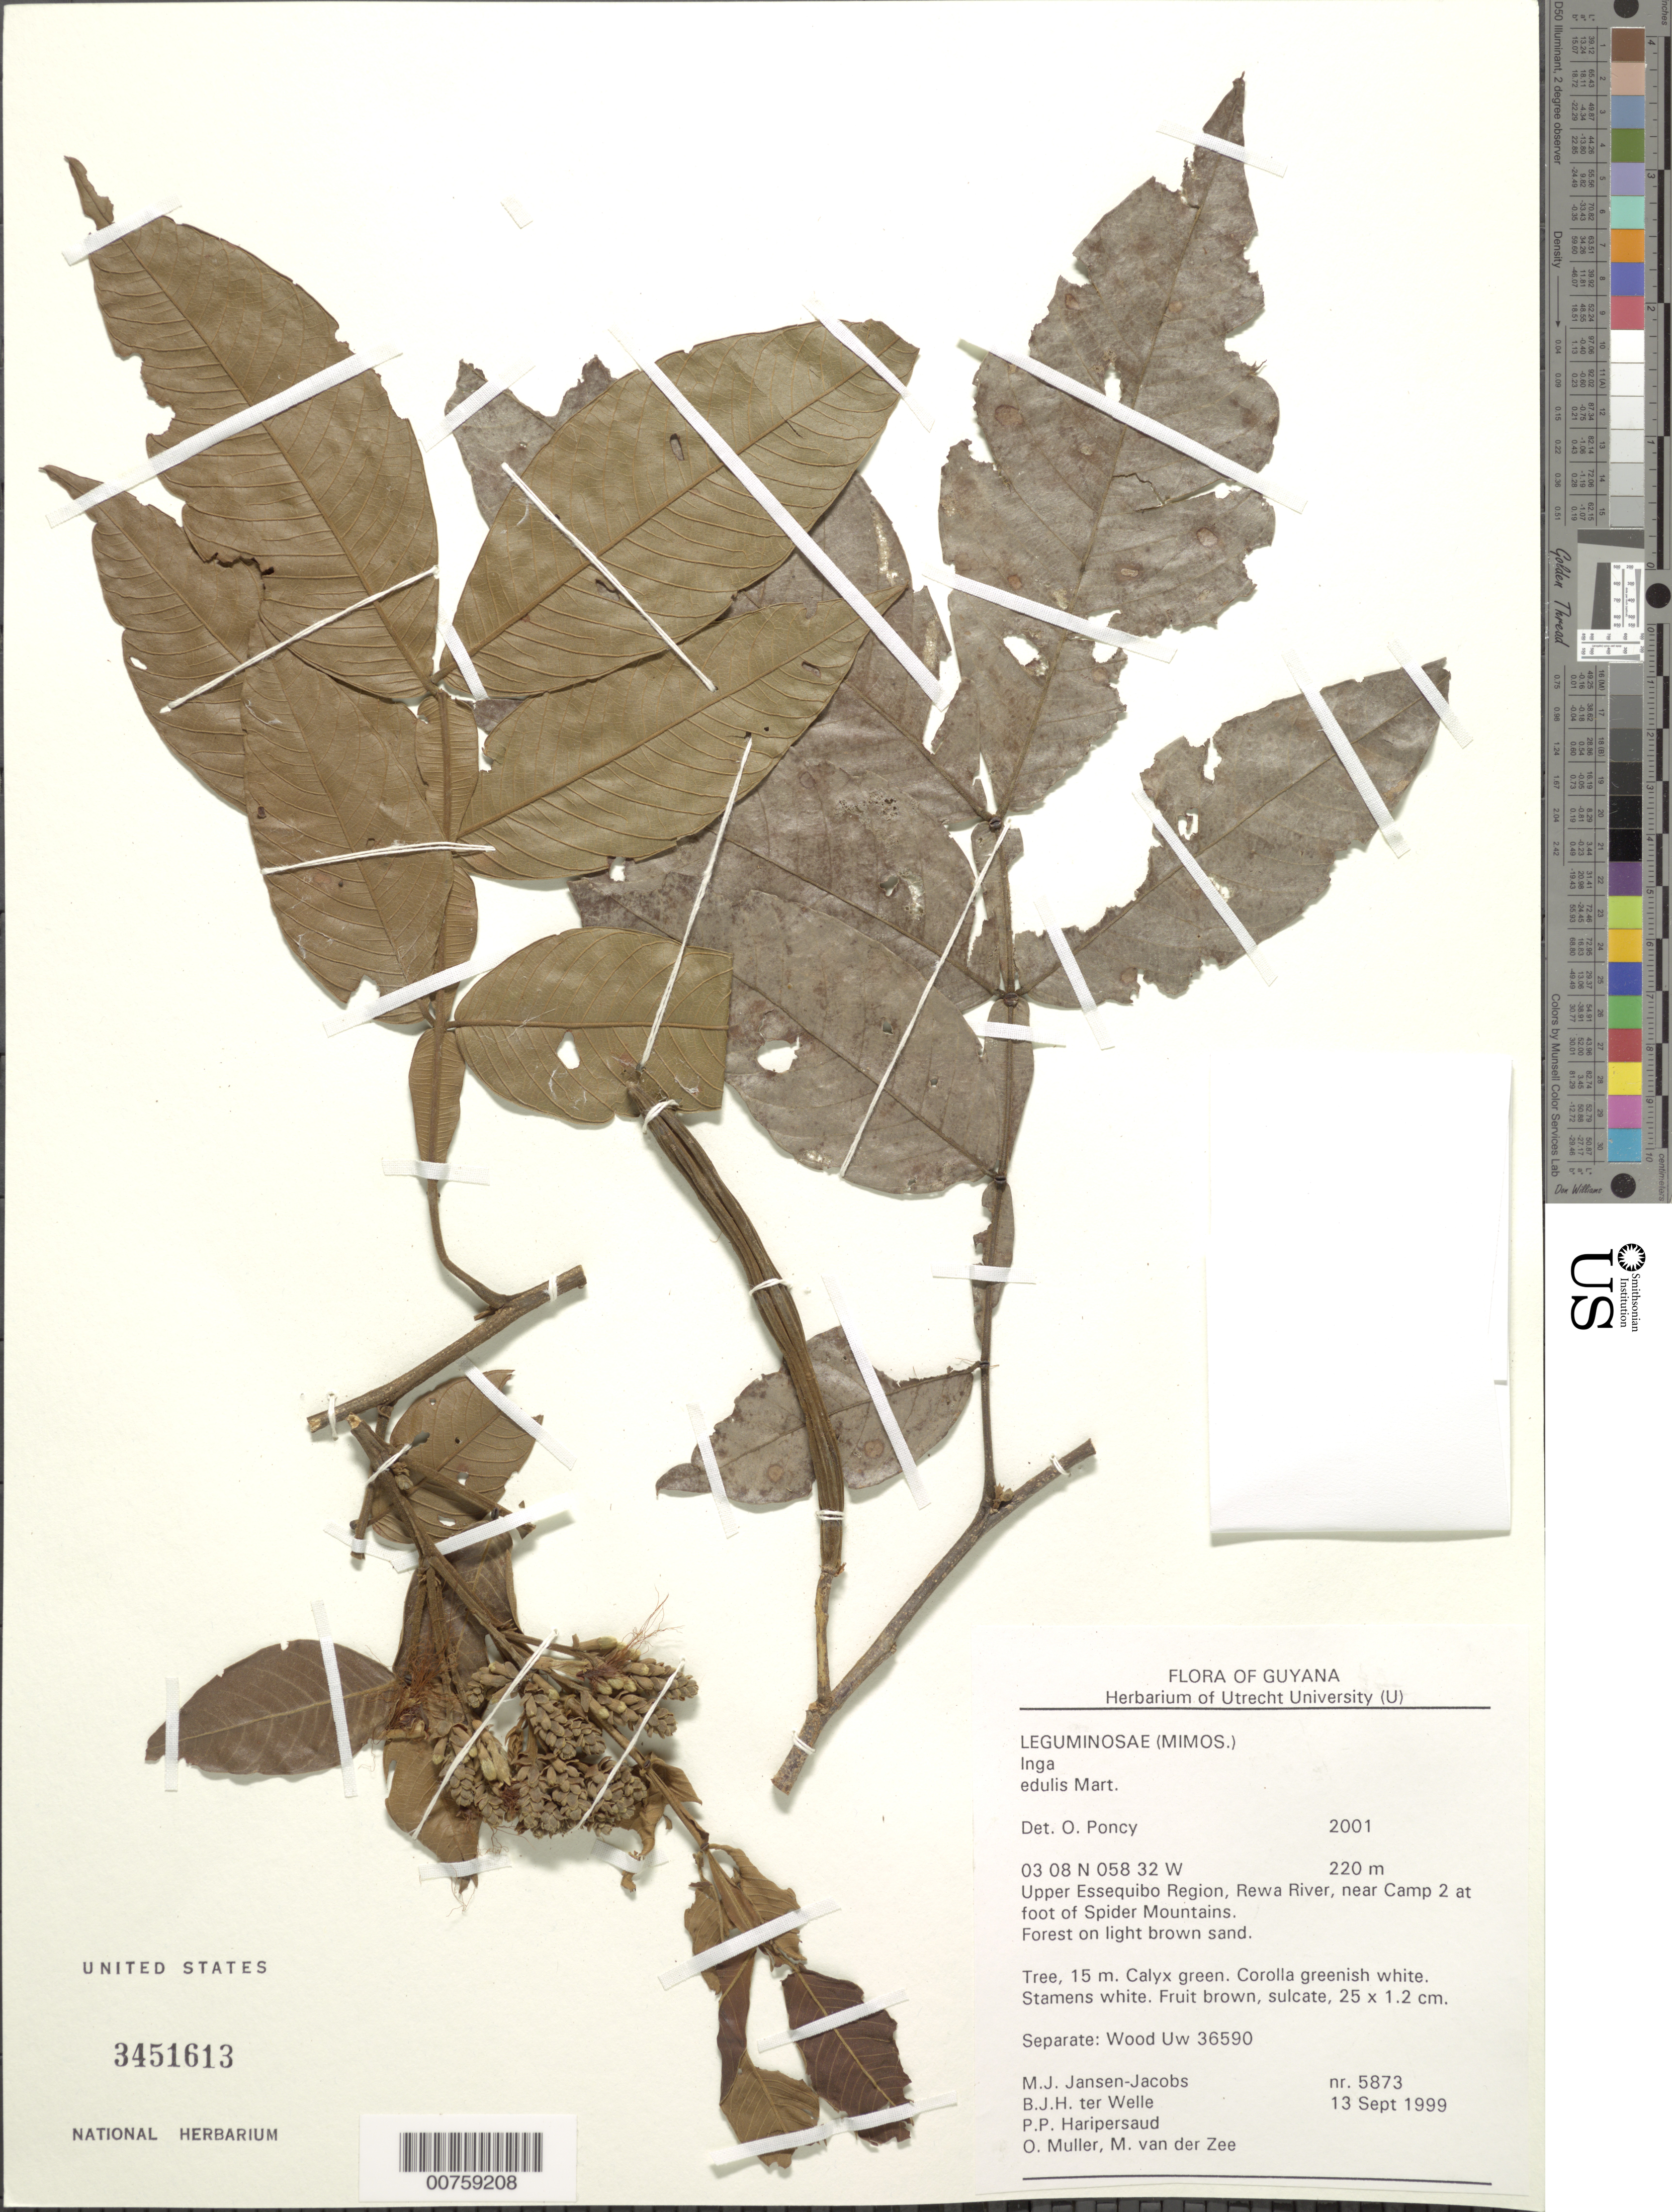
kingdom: Plantae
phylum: Tracheophyta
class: Magnoliopsida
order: Fabales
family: Fabaceae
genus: Inga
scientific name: Inga edulis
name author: Mart.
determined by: Poncy, O.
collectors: M. J. Jansen-Jacobs, B. Welle, P. Haripersaud, O. Muller & M. van der Zee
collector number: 5873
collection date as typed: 13-Sep-99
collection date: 1999-09-13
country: Guyana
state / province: U. Takutu-U. Essequibo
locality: Rewa River, at foot of Spider Mts., near camp 2, Upper Essequibo Region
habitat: Forest on light brown sand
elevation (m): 220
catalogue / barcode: US 3451613